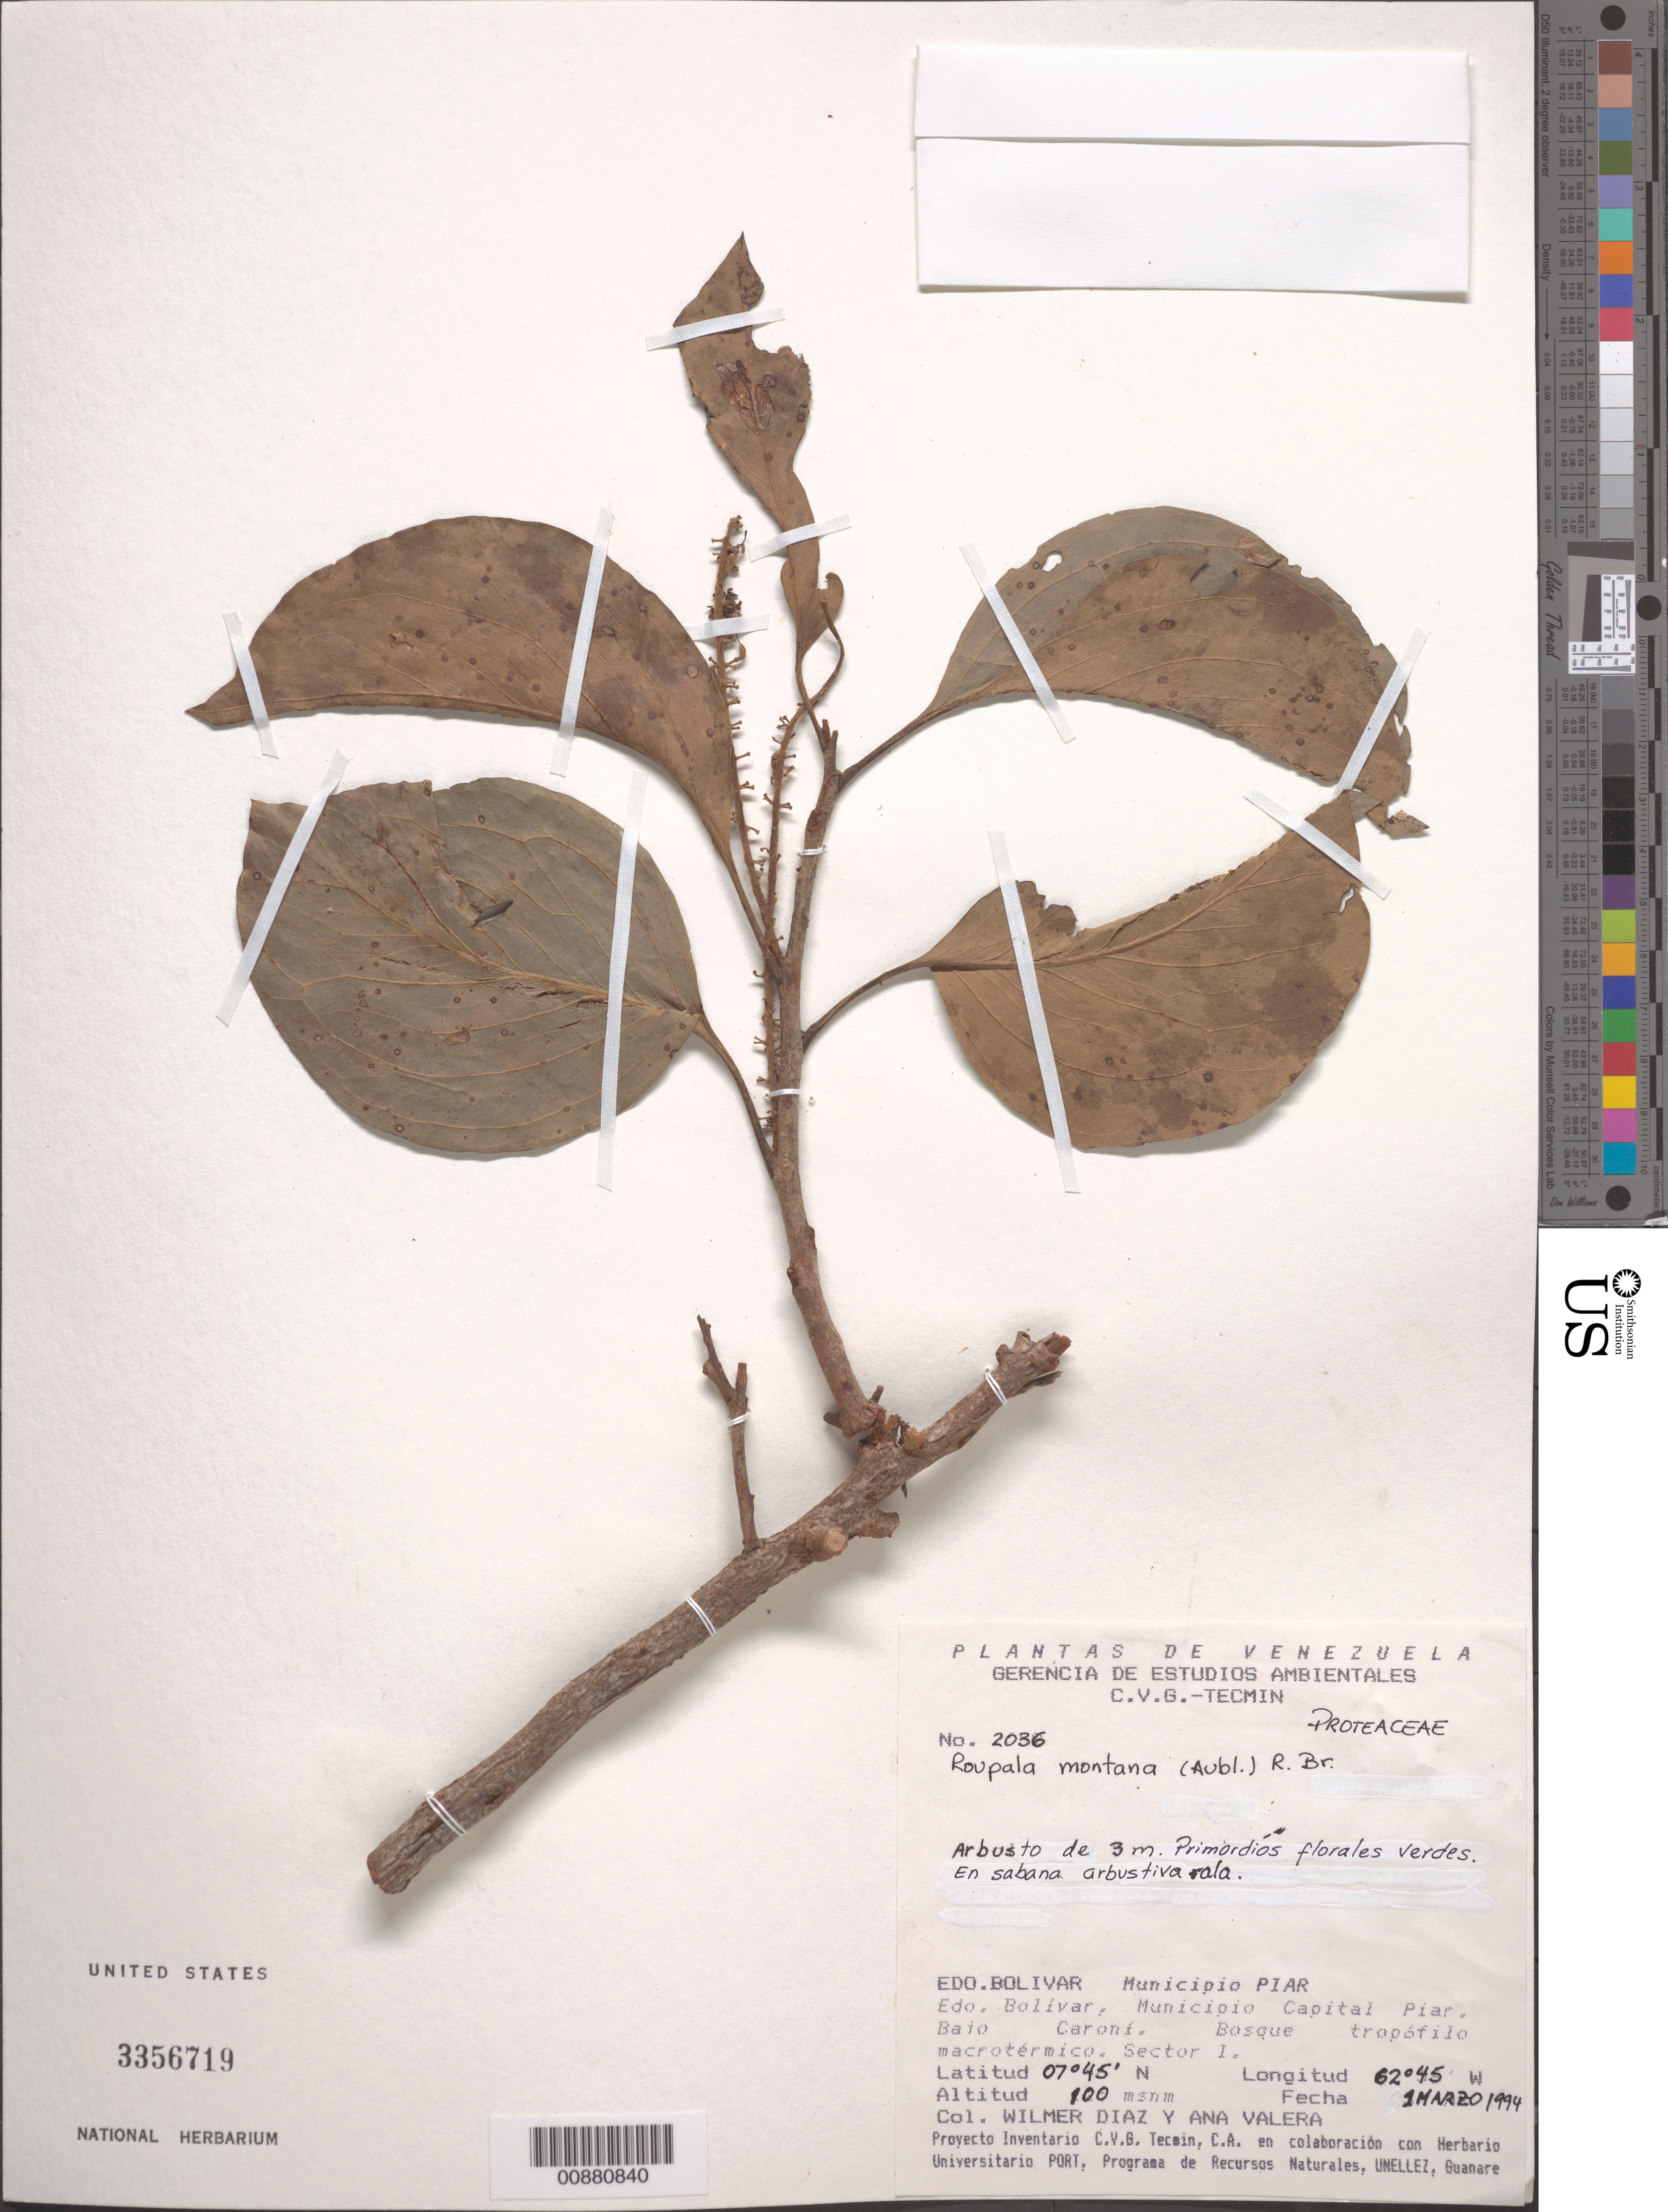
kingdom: Plantae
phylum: Tracheophyta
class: Magnoliopsida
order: Proteales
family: Proteaceae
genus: Roupala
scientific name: Roupala montana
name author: Aubl.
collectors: W. Díaz P. & A. Valera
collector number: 2036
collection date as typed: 1-Mar-94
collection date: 1994-03-01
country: Venezuela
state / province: Bolívar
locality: Mun. Piar, Mun. Capital Piar, Bajo Caroní, Sector I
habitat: Sabana arbustiva rala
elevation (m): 100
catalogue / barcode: US 3356719